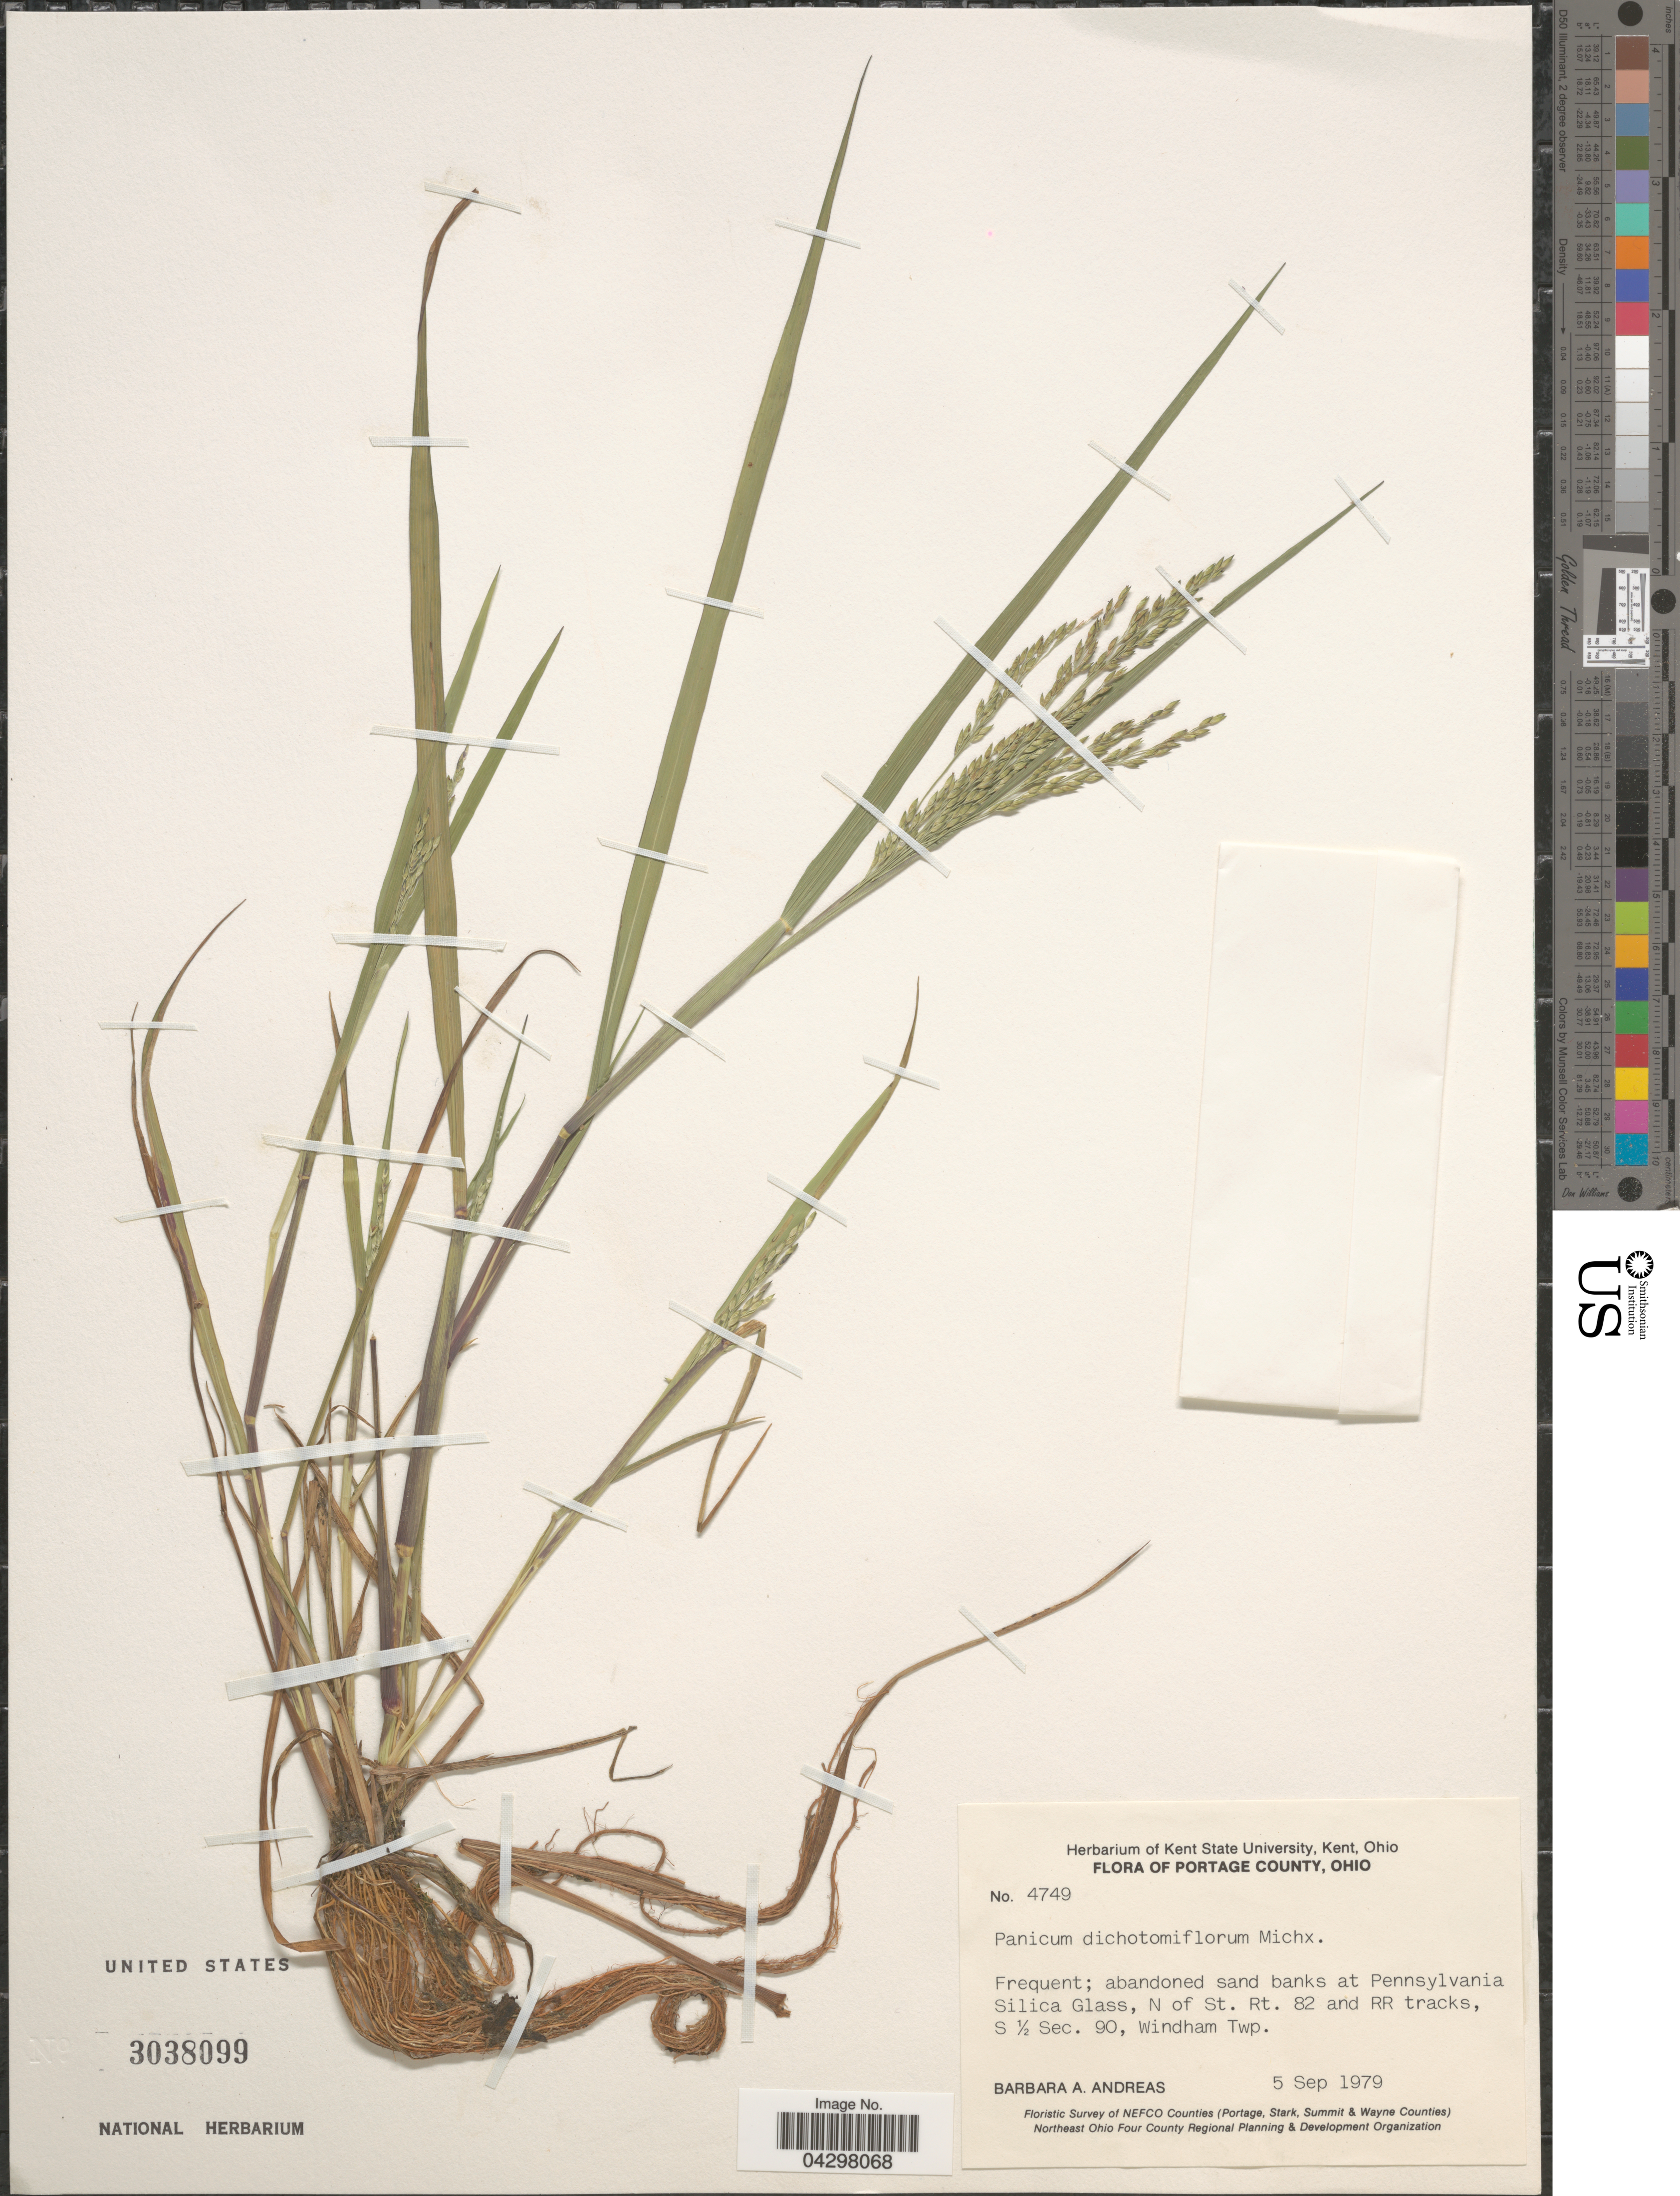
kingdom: Plantae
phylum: Tracheophyta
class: Liliopsida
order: Poales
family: Poaceae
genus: Panicum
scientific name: Panicum dichotomiflorum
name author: Michx.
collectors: B. A. Andreas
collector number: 4749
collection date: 1979-09-05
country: United States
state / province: Ohio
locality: Portage County. Abandoned sand banks at Pennsylvania Silica Glass, N of St. Rt. 82 and RR tracks, S ½ Sec. 90, Windham Twp.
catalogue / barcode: US 3038099